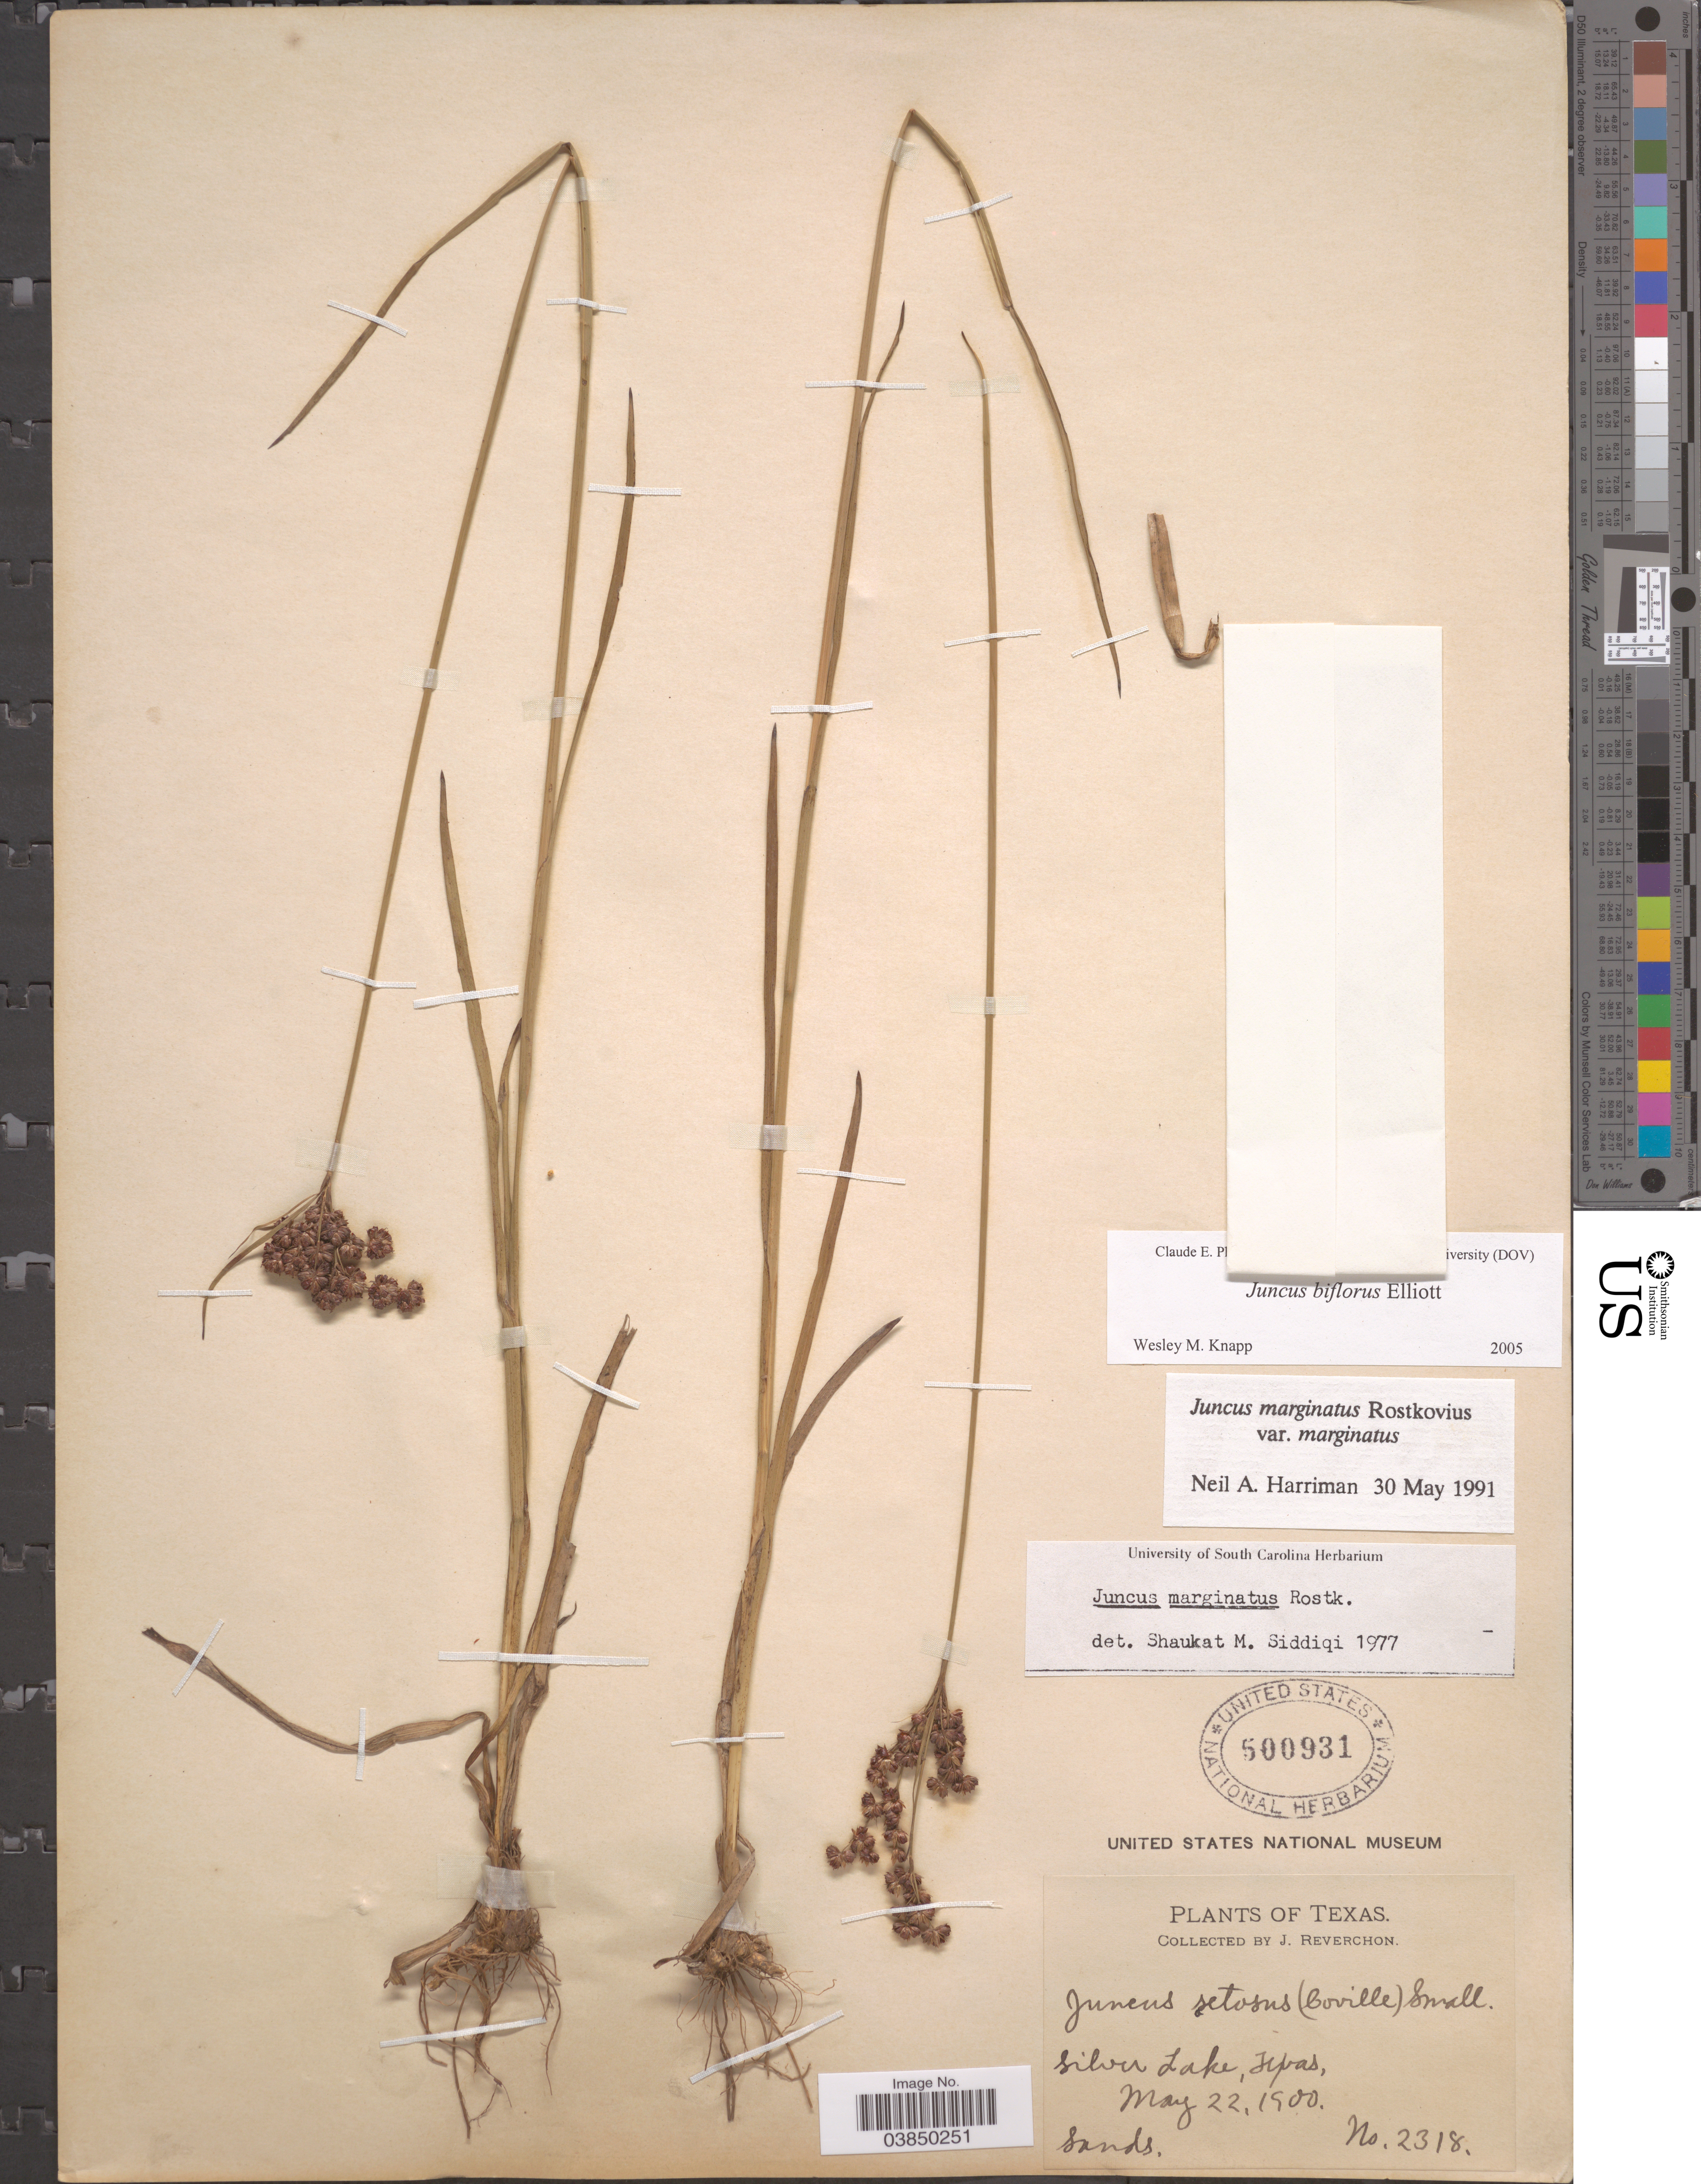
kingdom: Plantae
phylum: Tracheophyta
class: Liliopsida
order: Poales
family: Juncaceae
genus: Juncus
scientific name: Juncus biflorus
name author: Ell.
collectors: J. Reverchon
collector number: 2318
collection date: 1900-05-22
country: United States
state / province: Texas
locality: Silver Lake.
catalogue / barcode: US 500931